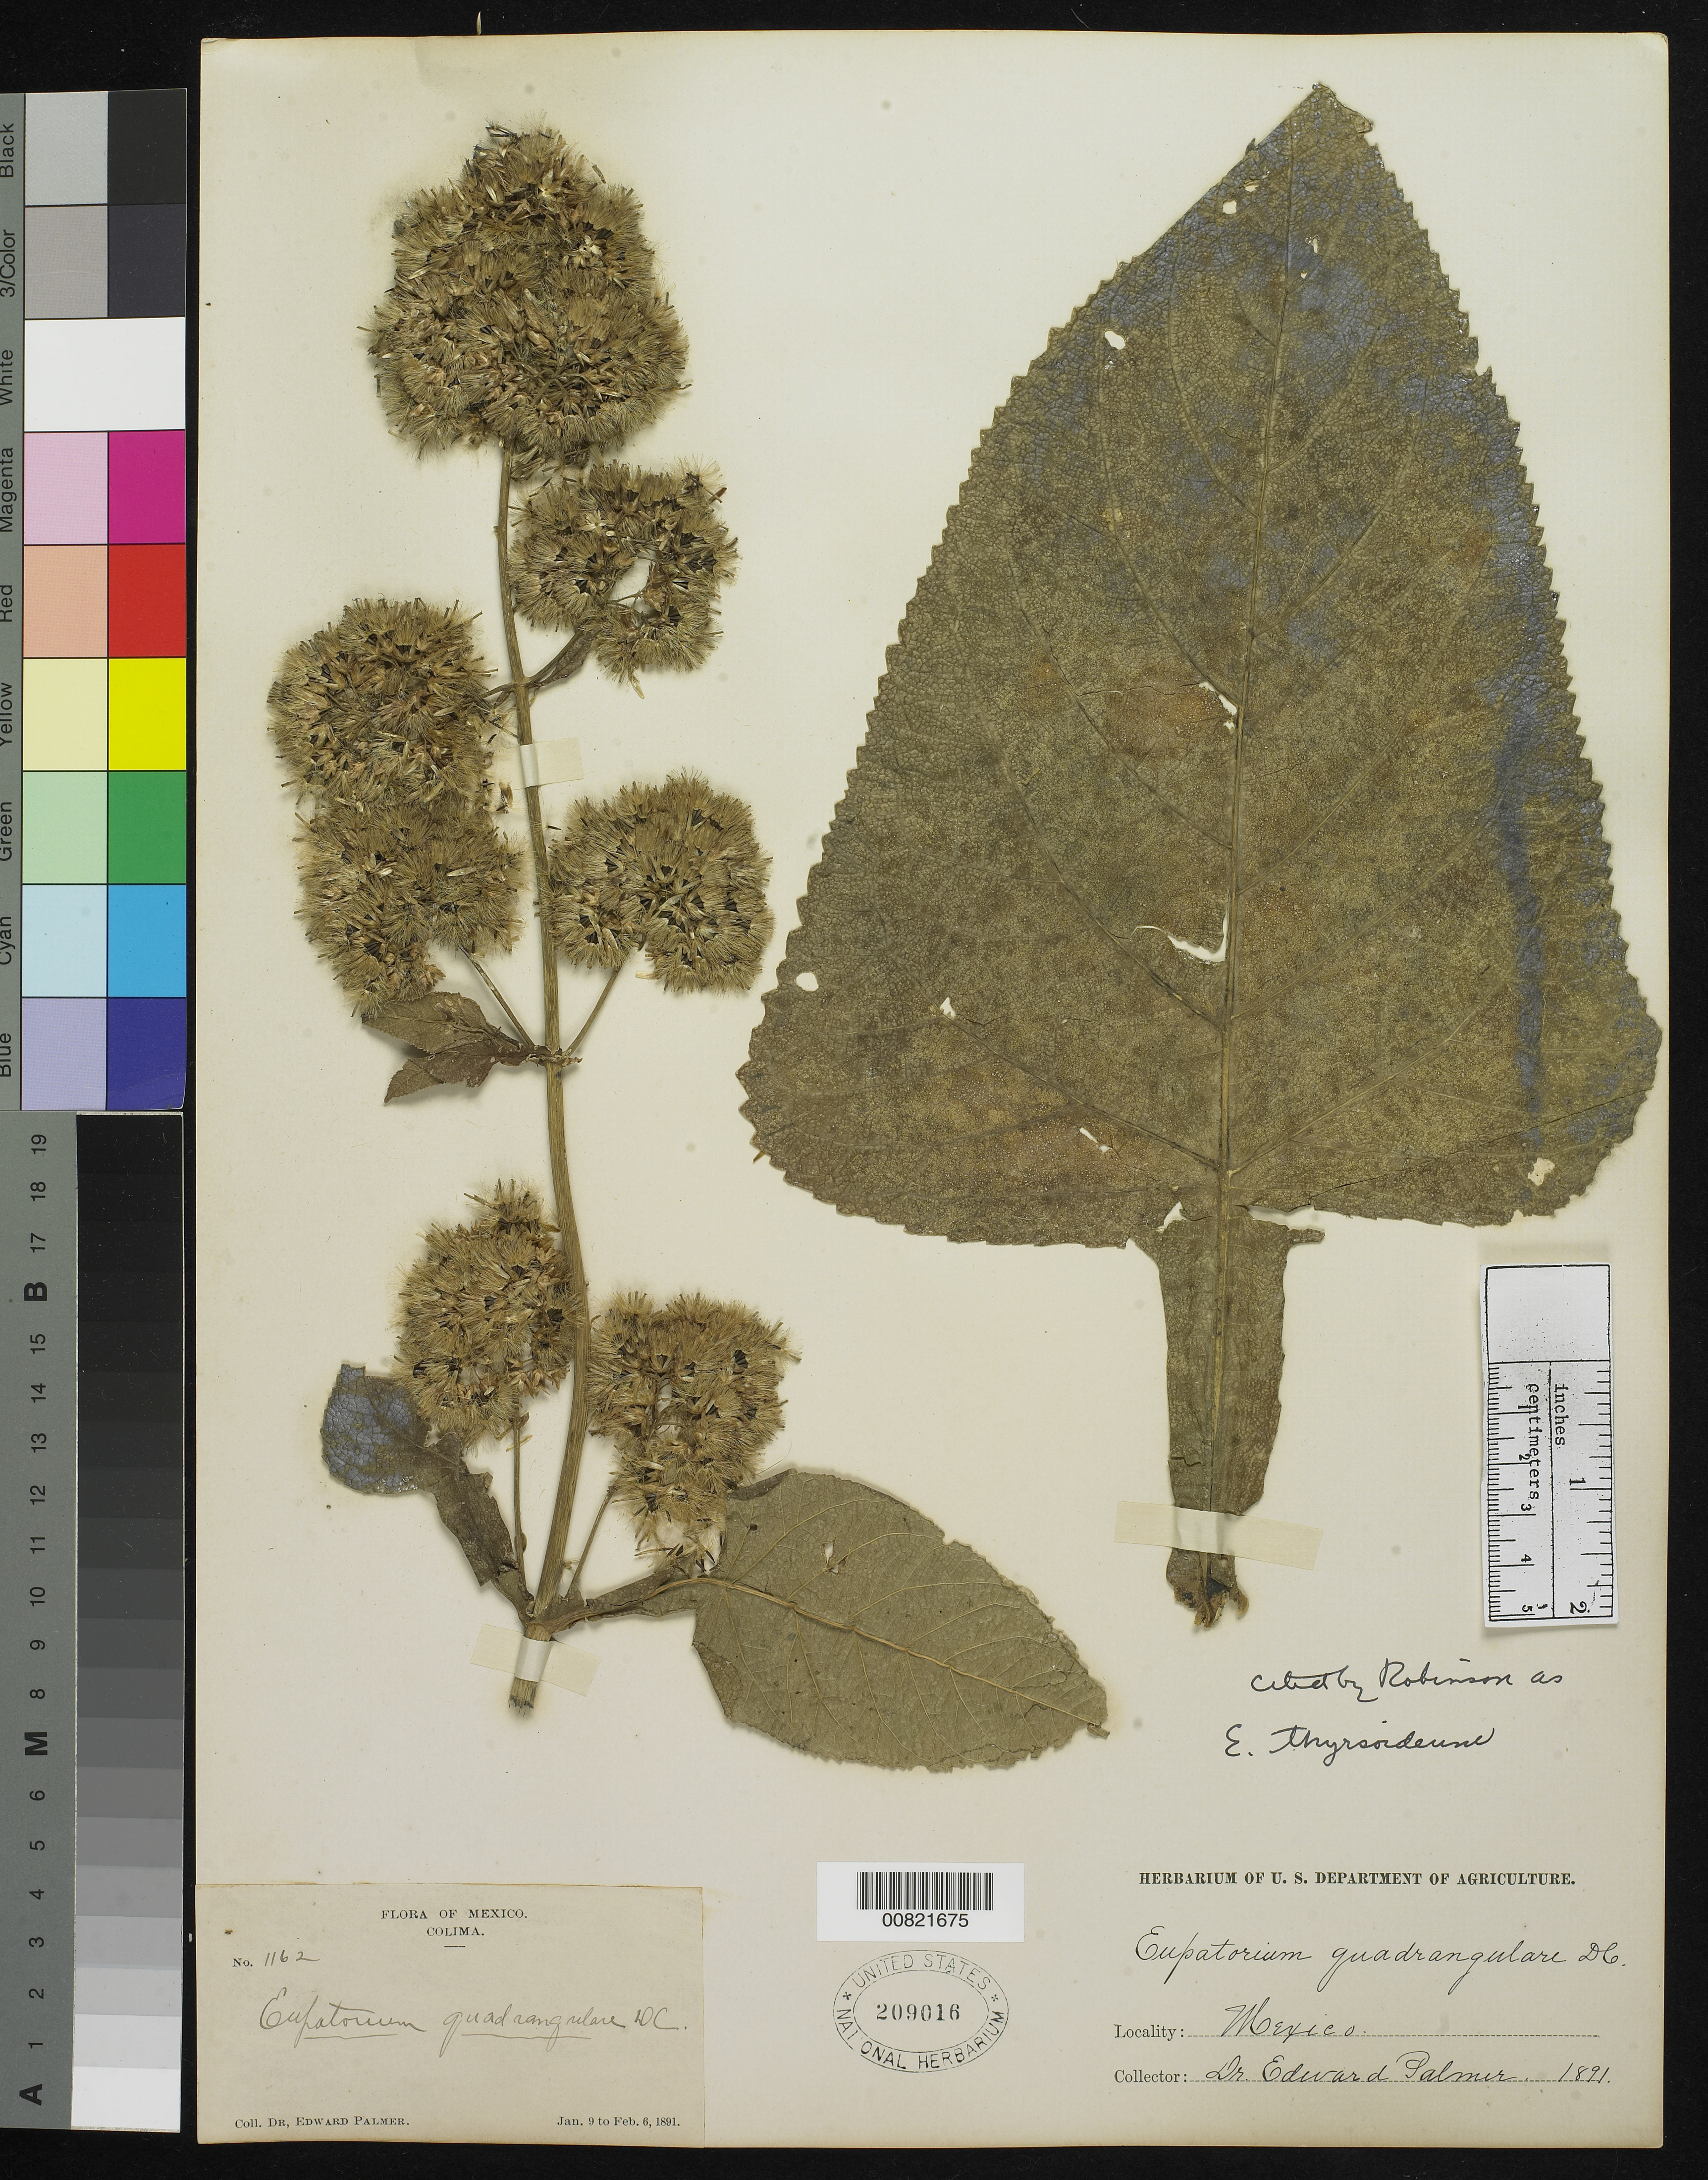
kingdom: Plantae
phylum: Tracheophyta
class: Magnoliopsida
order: Asterales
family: Asteraceae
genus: Critonia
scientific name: Critonia thyrsoidea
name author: (Moc. ex DC.) R.M. King & H. Rob.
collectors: E. Palmer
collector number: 1162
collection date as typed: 09 Jan 1891 to 06 Feb 1891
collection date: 1891-01-09/1891-02-06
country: Mexico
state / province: Colima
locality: Colima.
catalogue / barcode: US 209016